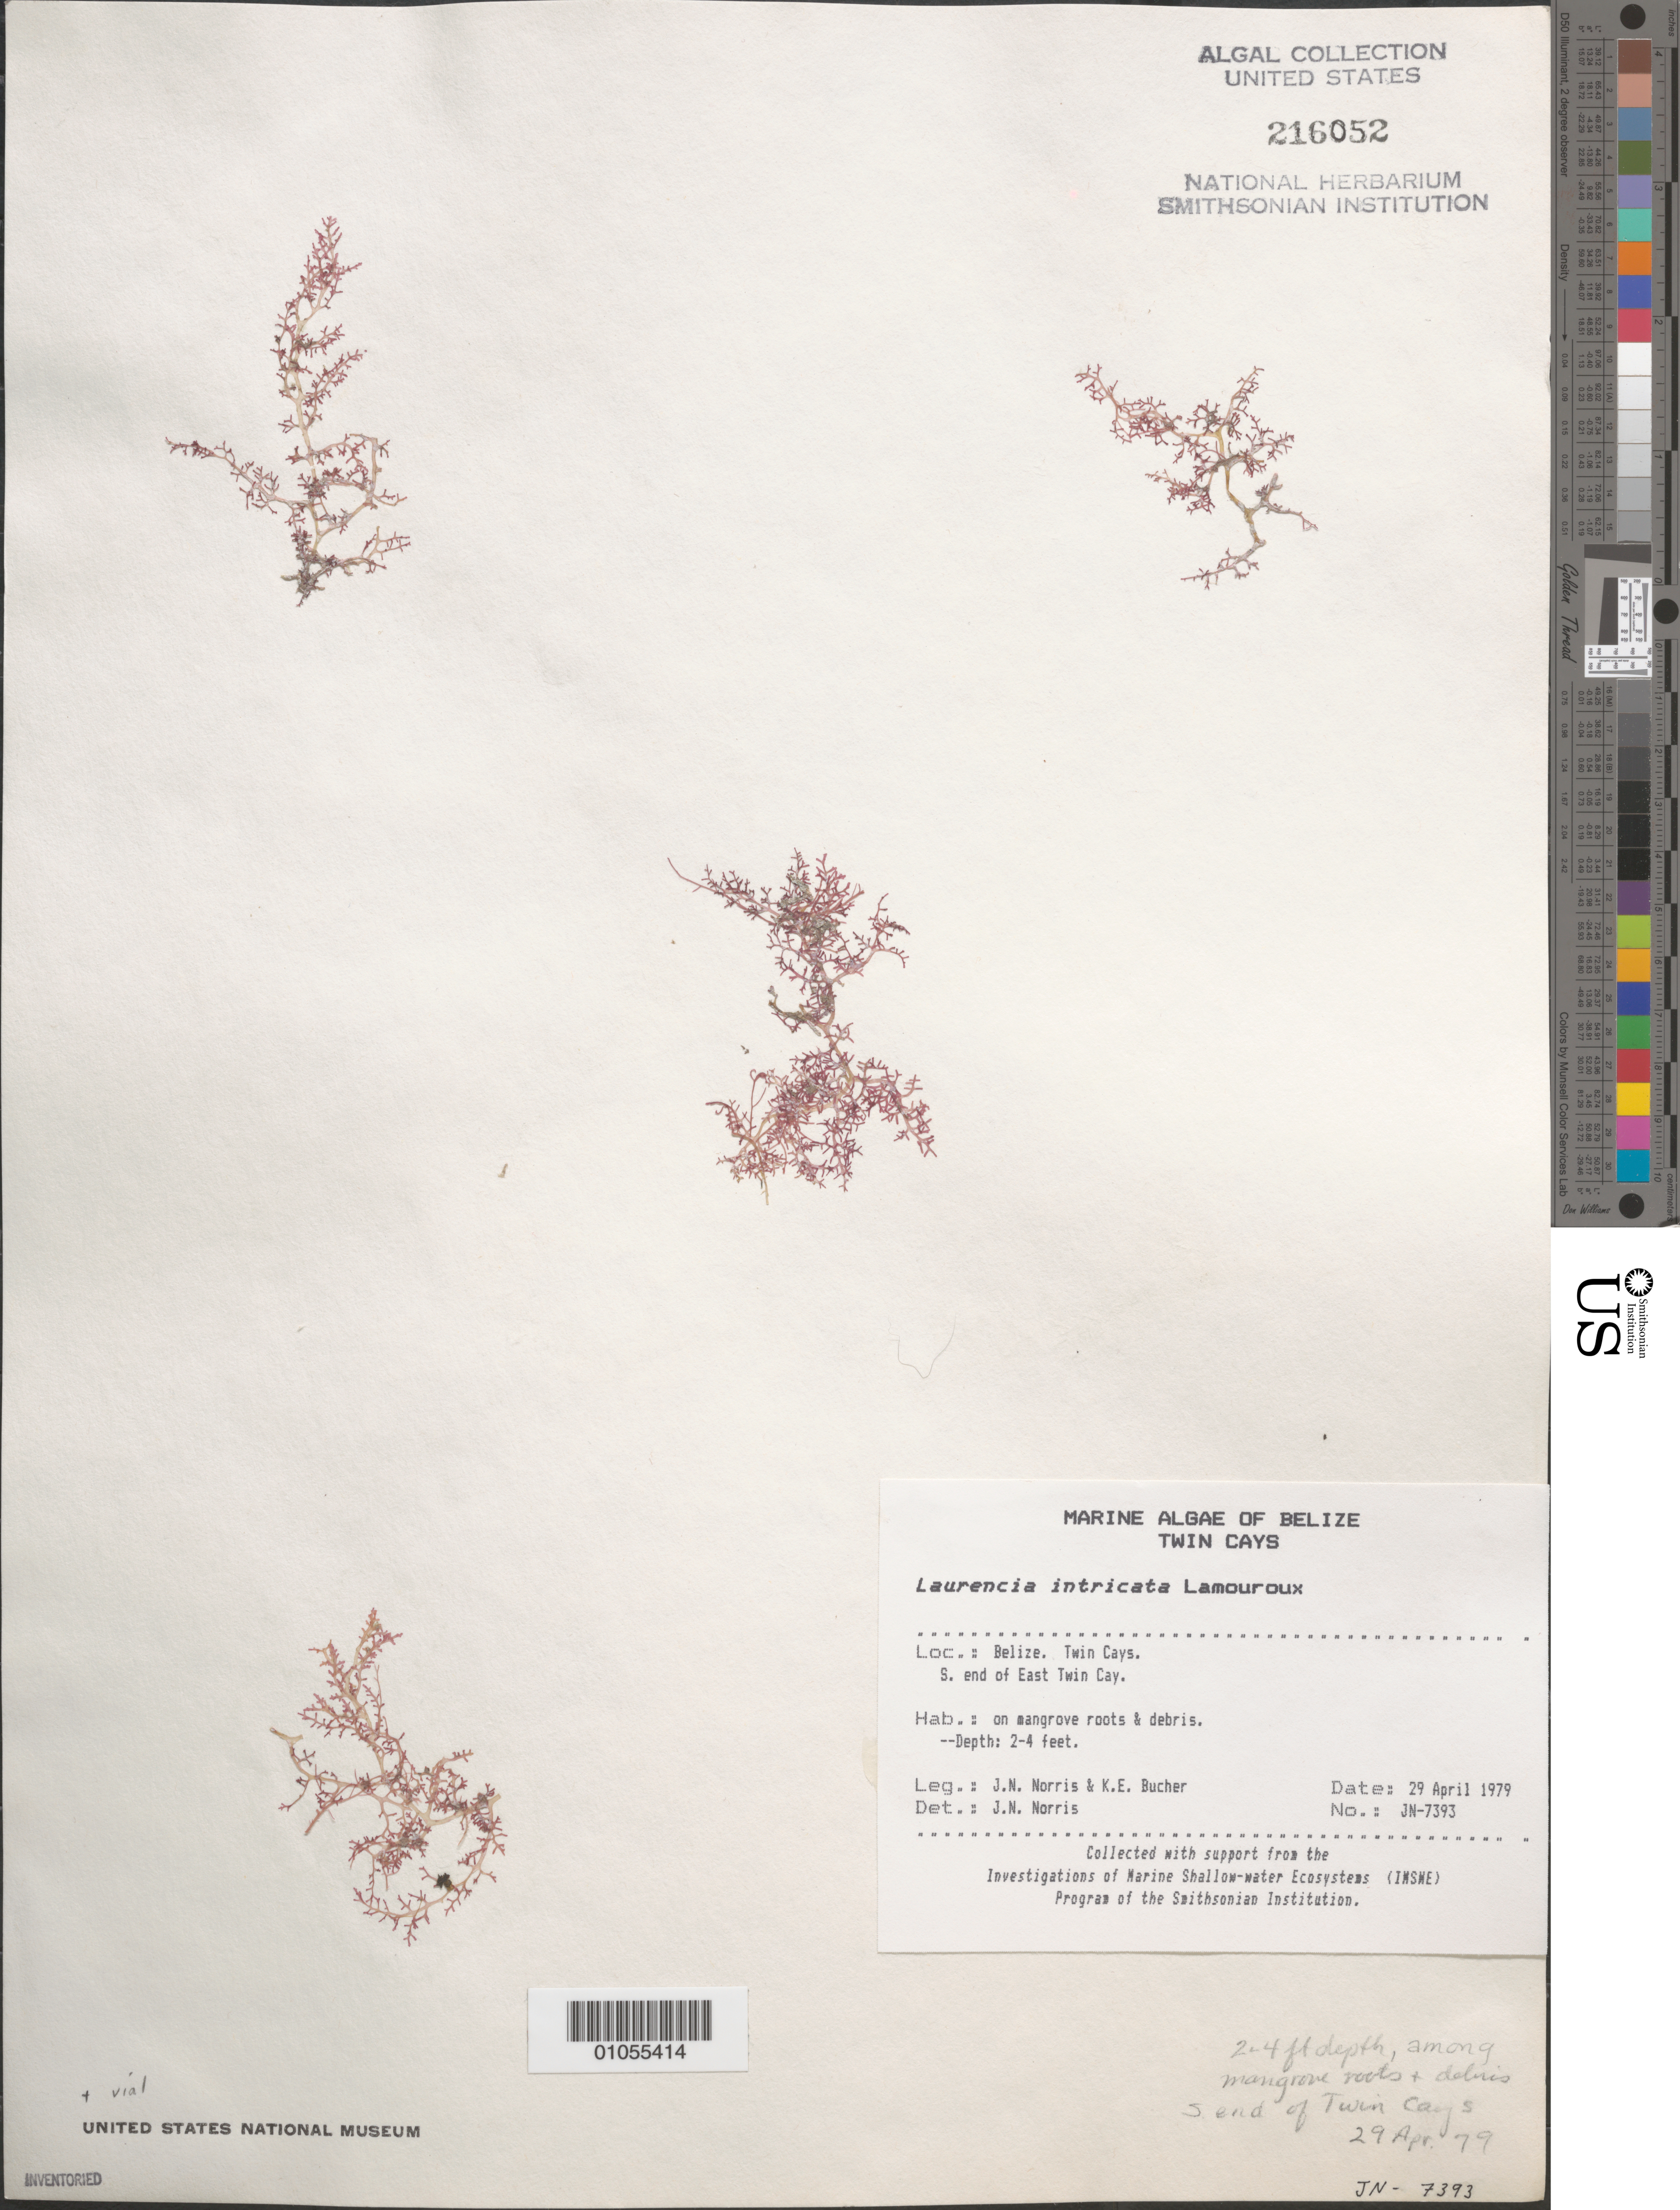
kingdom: Plantae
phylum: Rhodophyta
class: Florideophyceae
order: Ceramiales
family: Rhodomelaceae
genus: Laurencia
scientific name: Laurencia intricata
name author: J.V.Lamouroux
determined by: Norris, James N.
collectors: J. N. Norris & K. E. Bucher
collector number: JN-7393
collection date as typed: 29 Apr 1979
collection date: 1979-04-29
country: Belize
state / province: Stann Creek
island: East Twin Cay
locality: South end of East Twin Cay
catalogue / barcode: US 216052